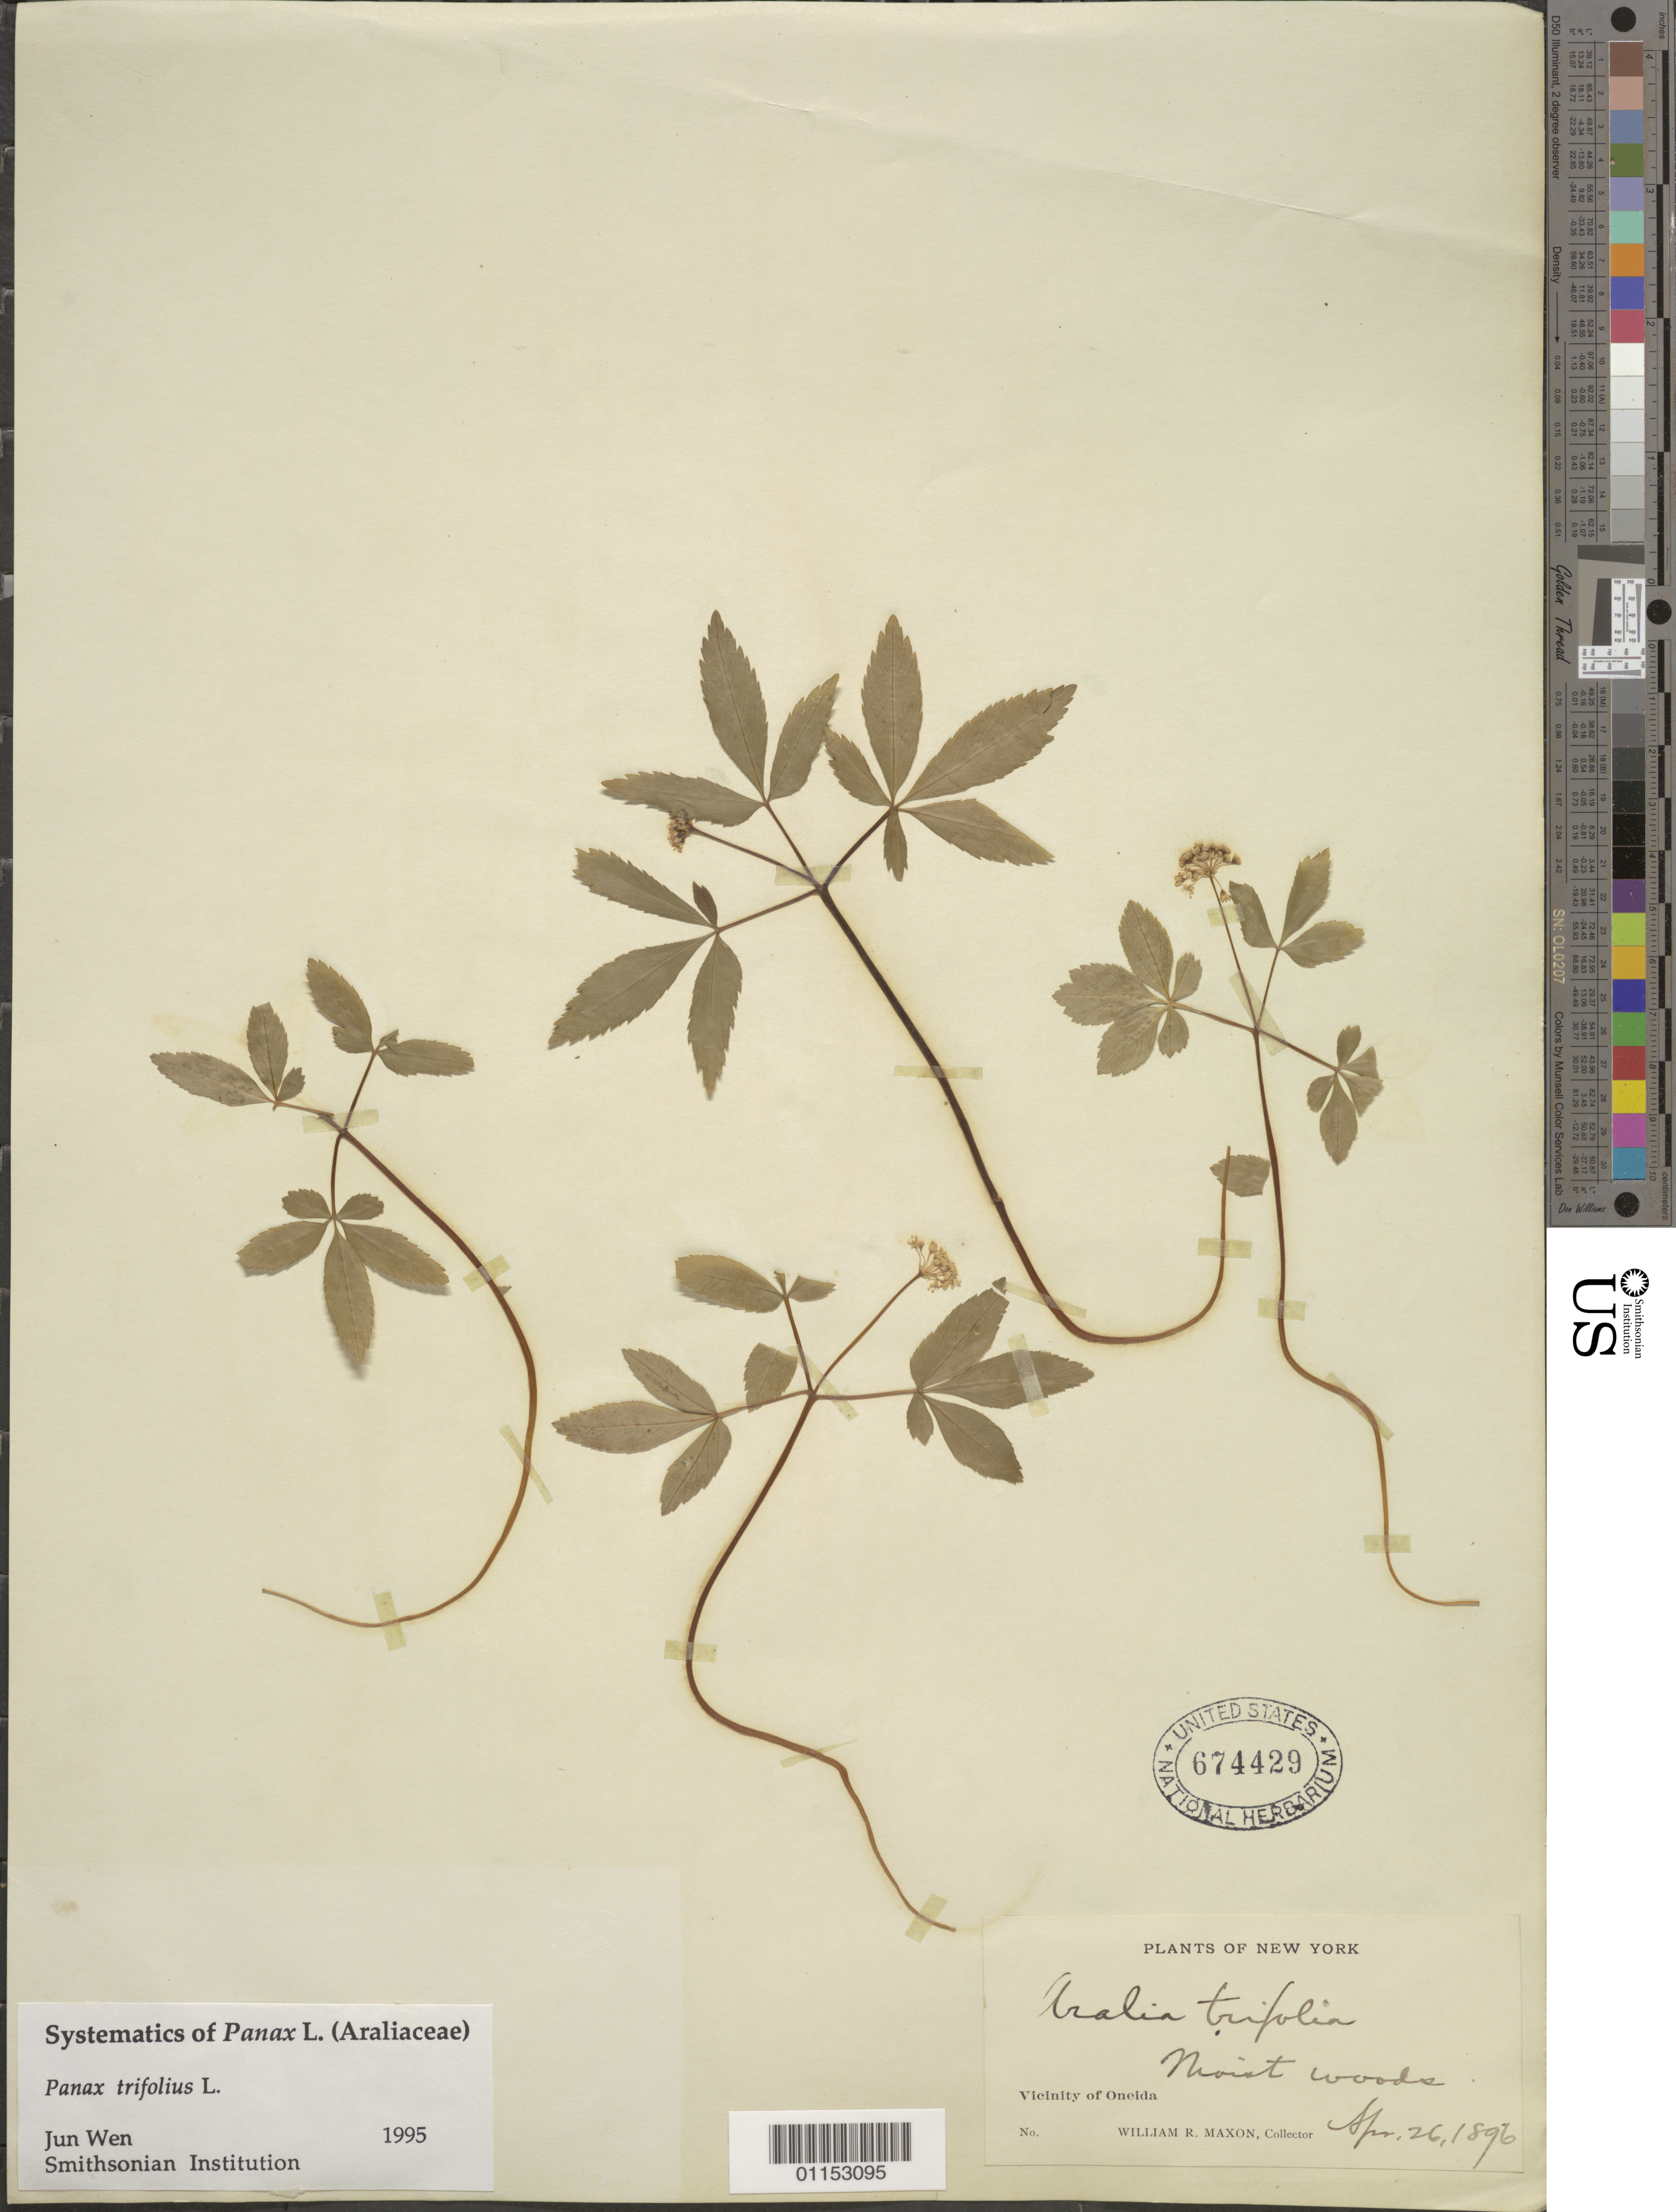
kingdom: Plantae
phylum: Tracheophyta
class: Magnoliopsida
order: Apiales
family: Araliaceae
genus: Panax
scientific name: Panax trifolius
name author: L.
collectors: W. R. Maxon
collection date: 1896-04-26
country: United States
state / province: New York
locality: Vicinity of Oneida.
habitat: Moist woods.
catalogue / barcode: US 674429